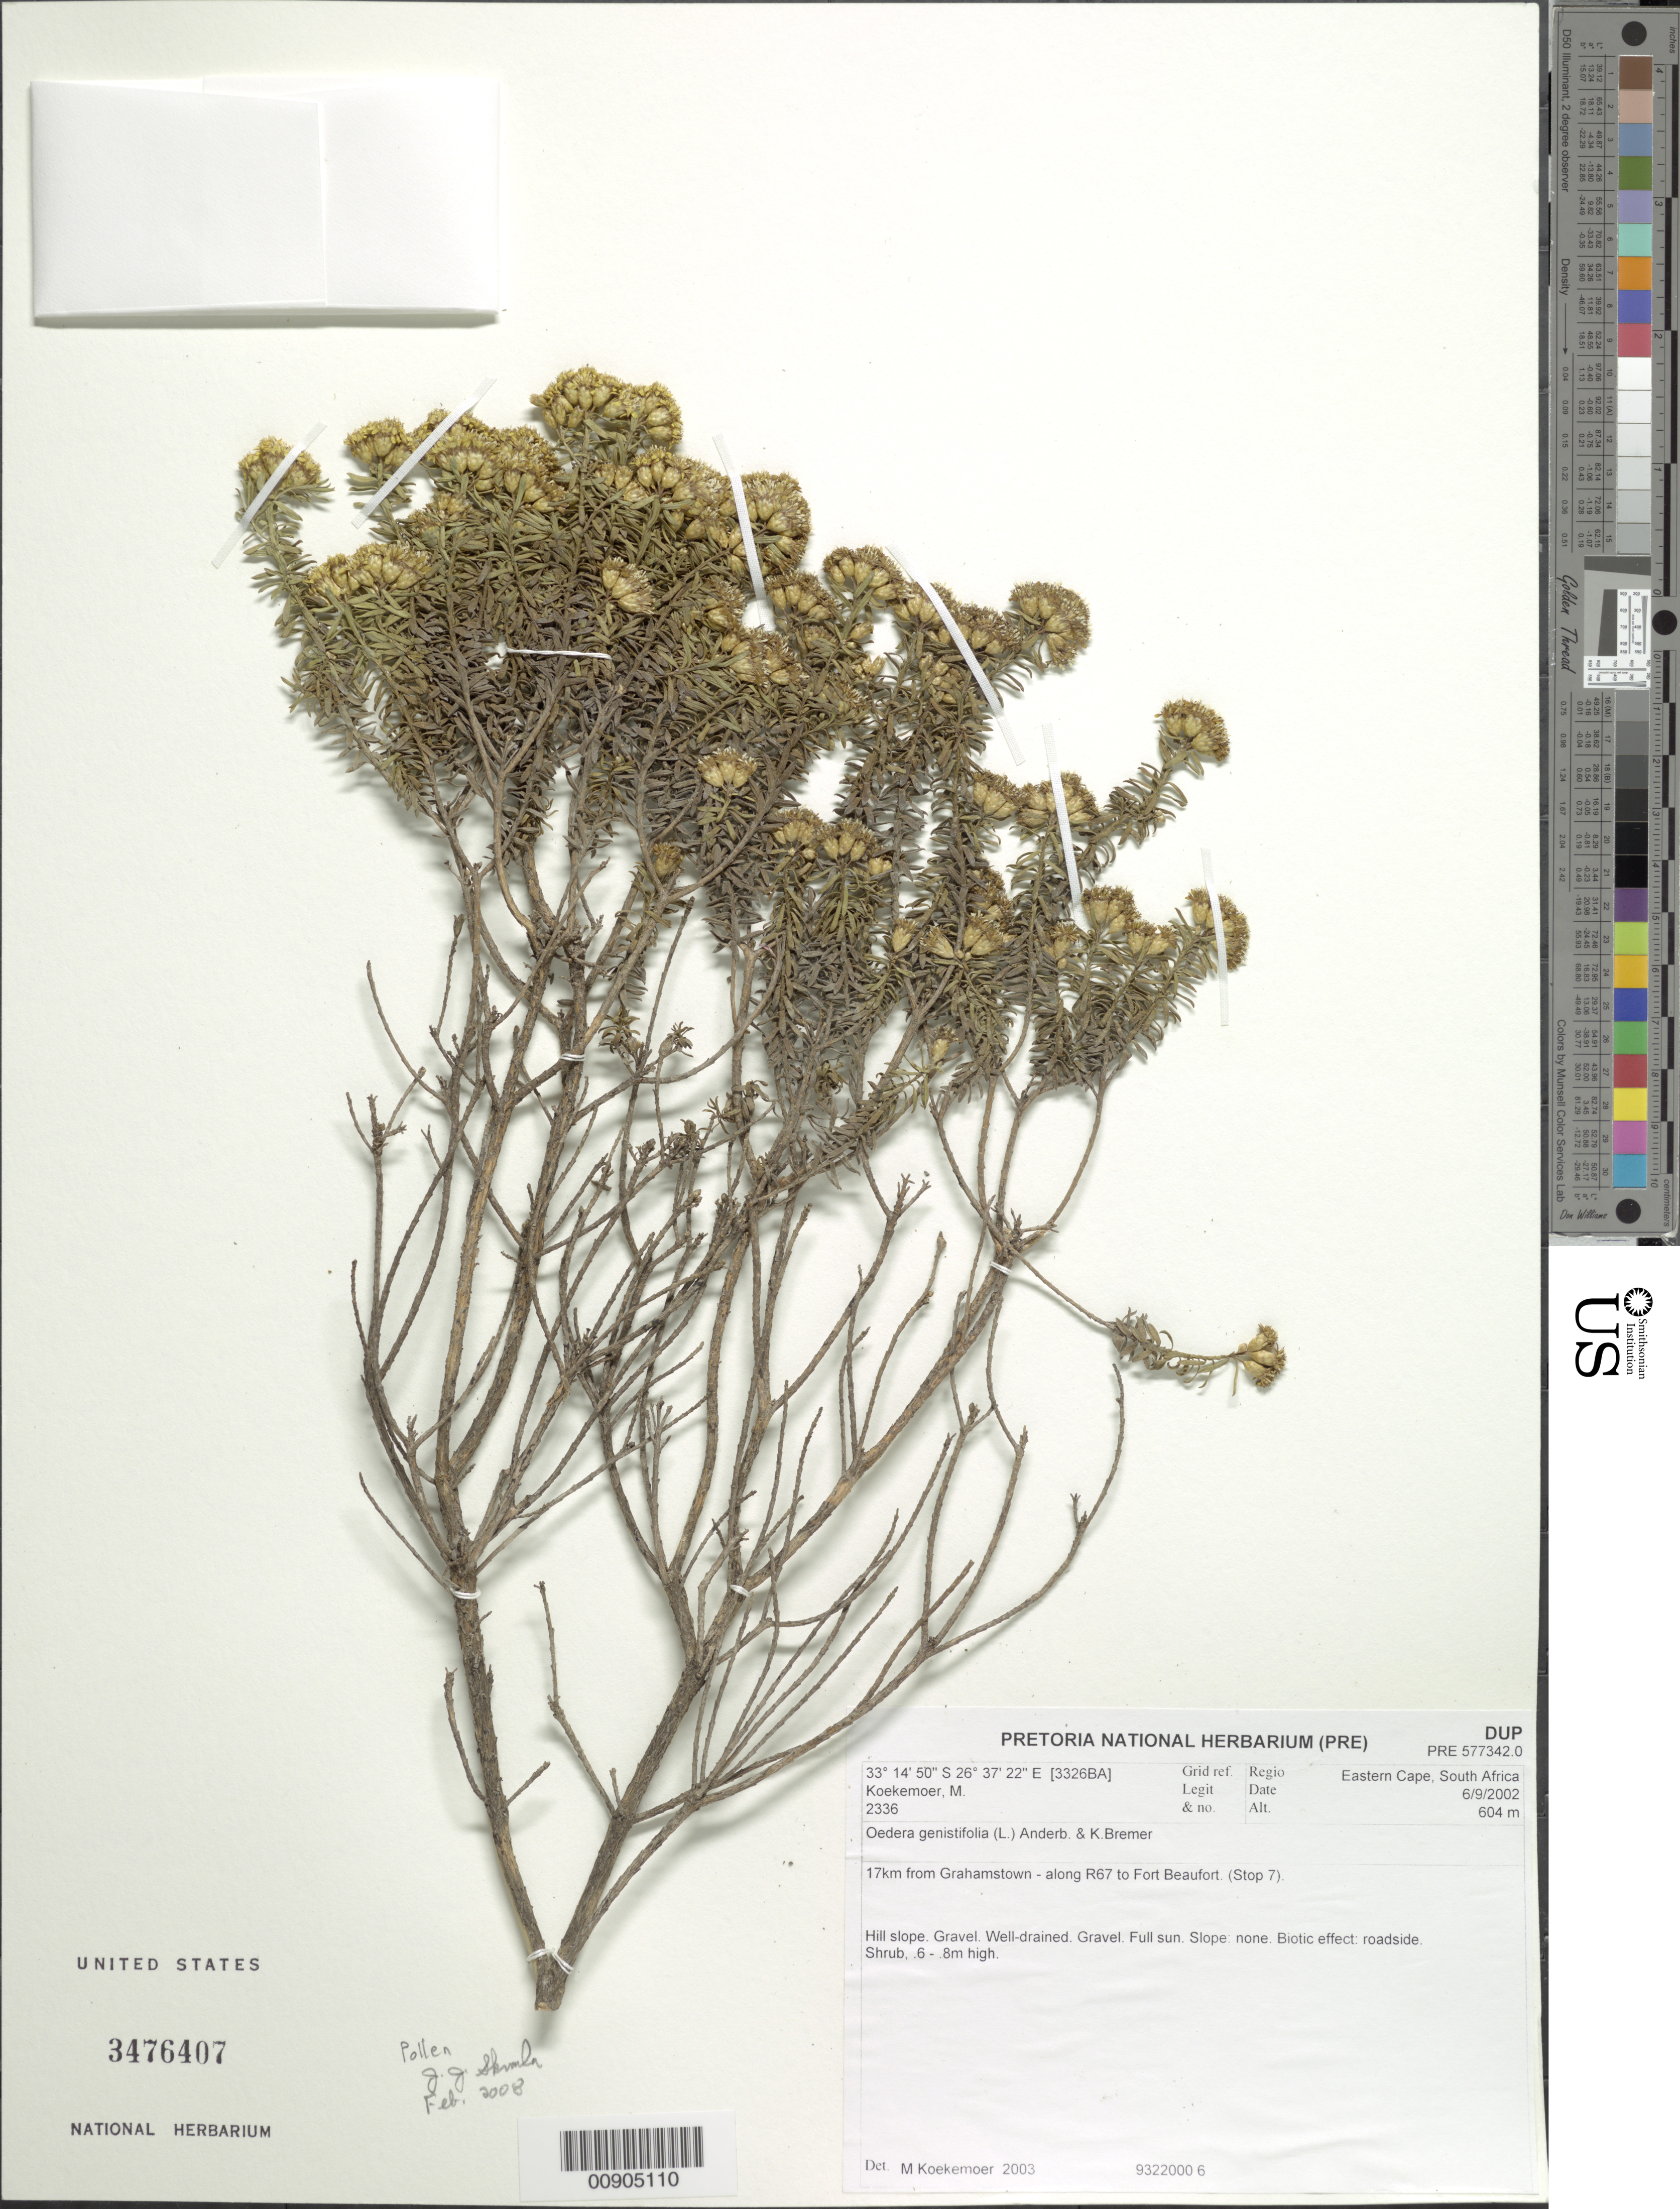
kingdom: Plantae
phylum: Tracheophyta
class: Magnoliopsida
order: Asterales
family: Asteraceae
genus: Oedera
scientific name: Oedera genistifolia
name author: (L.) Anderb. & K. Bremer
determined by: Koekemoer, M.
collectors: M. Koekemoer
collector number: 2336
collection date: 2002-09-06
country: South Africa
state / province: Eastern Cape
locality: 17 km from Grahamstown on R67 to Fort Beaufort (Stop 7)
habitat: Hill slope, gravel, well-drained, full sun, roadside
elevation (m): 604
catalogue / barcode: US 3476407